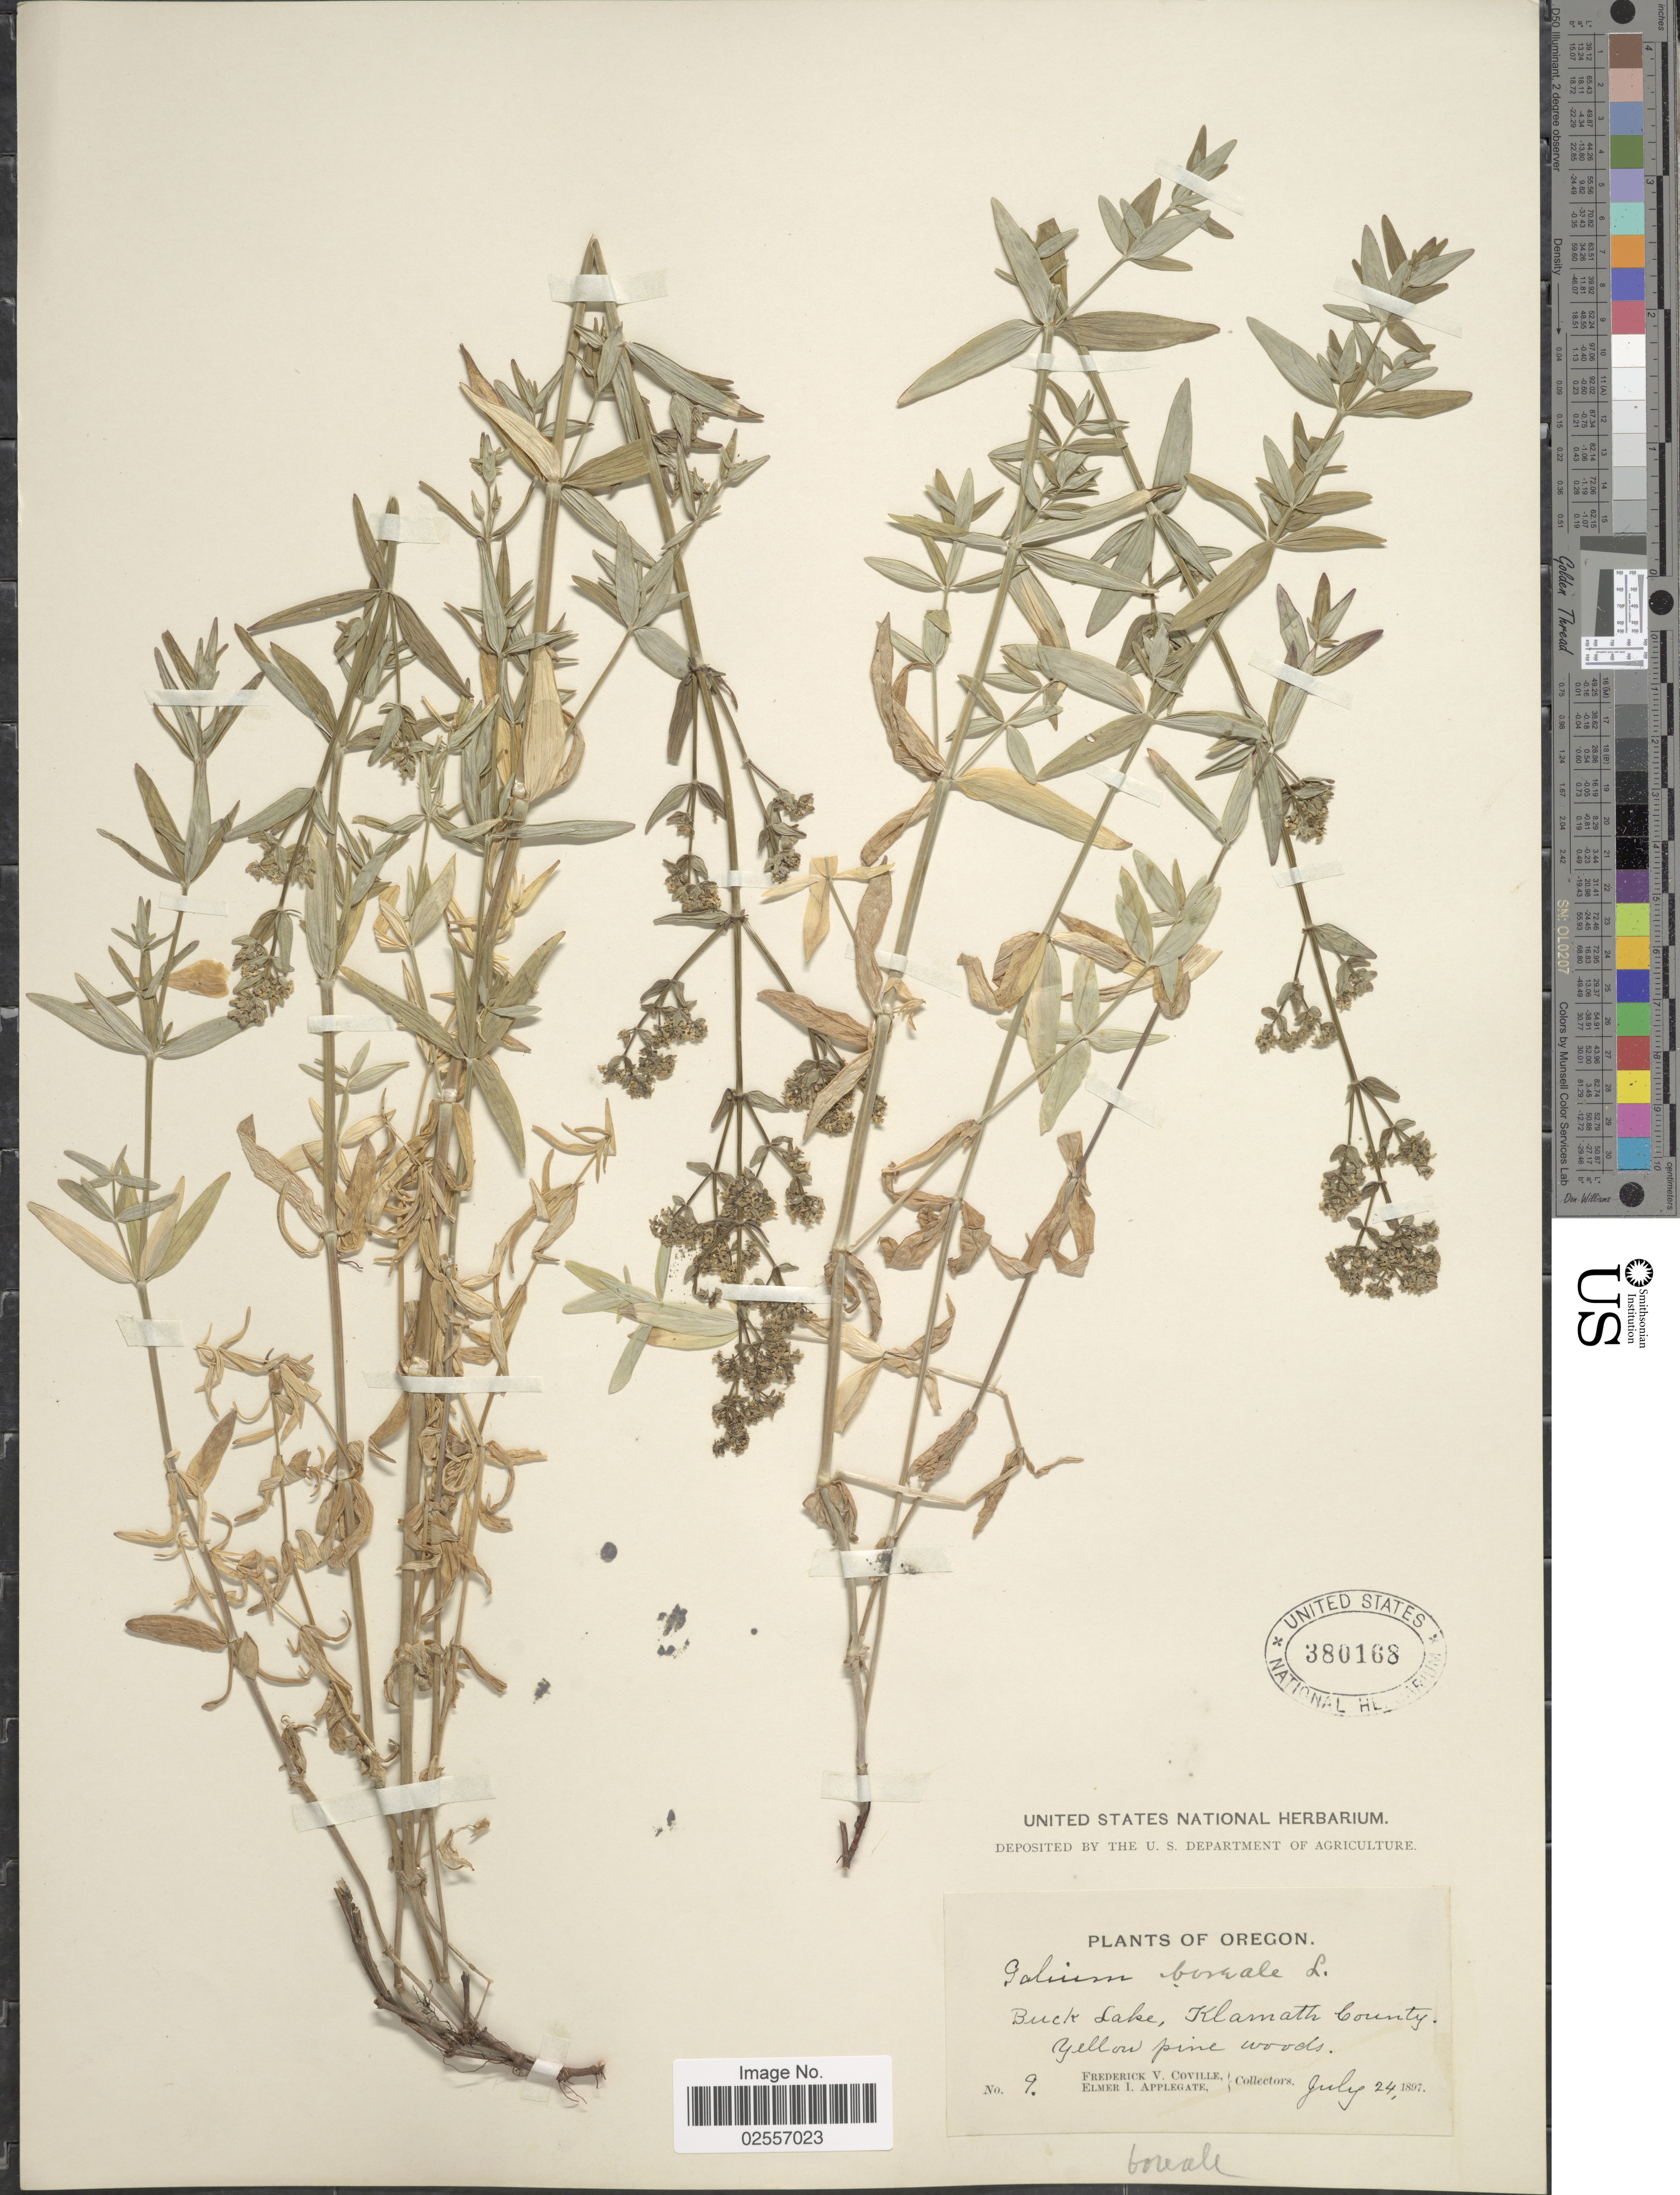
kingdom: Plantae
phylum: Tracheophyta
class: Magnoliopsida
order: Gentianales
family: Rubiaceae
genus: Galium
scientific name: Galium boreale L.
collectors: F. V. Coville & E. I. Applegate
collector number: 9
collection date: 1897-07-24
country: United States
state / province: Oregon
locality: Buck Lake, Klamath County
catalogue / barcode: US 380168